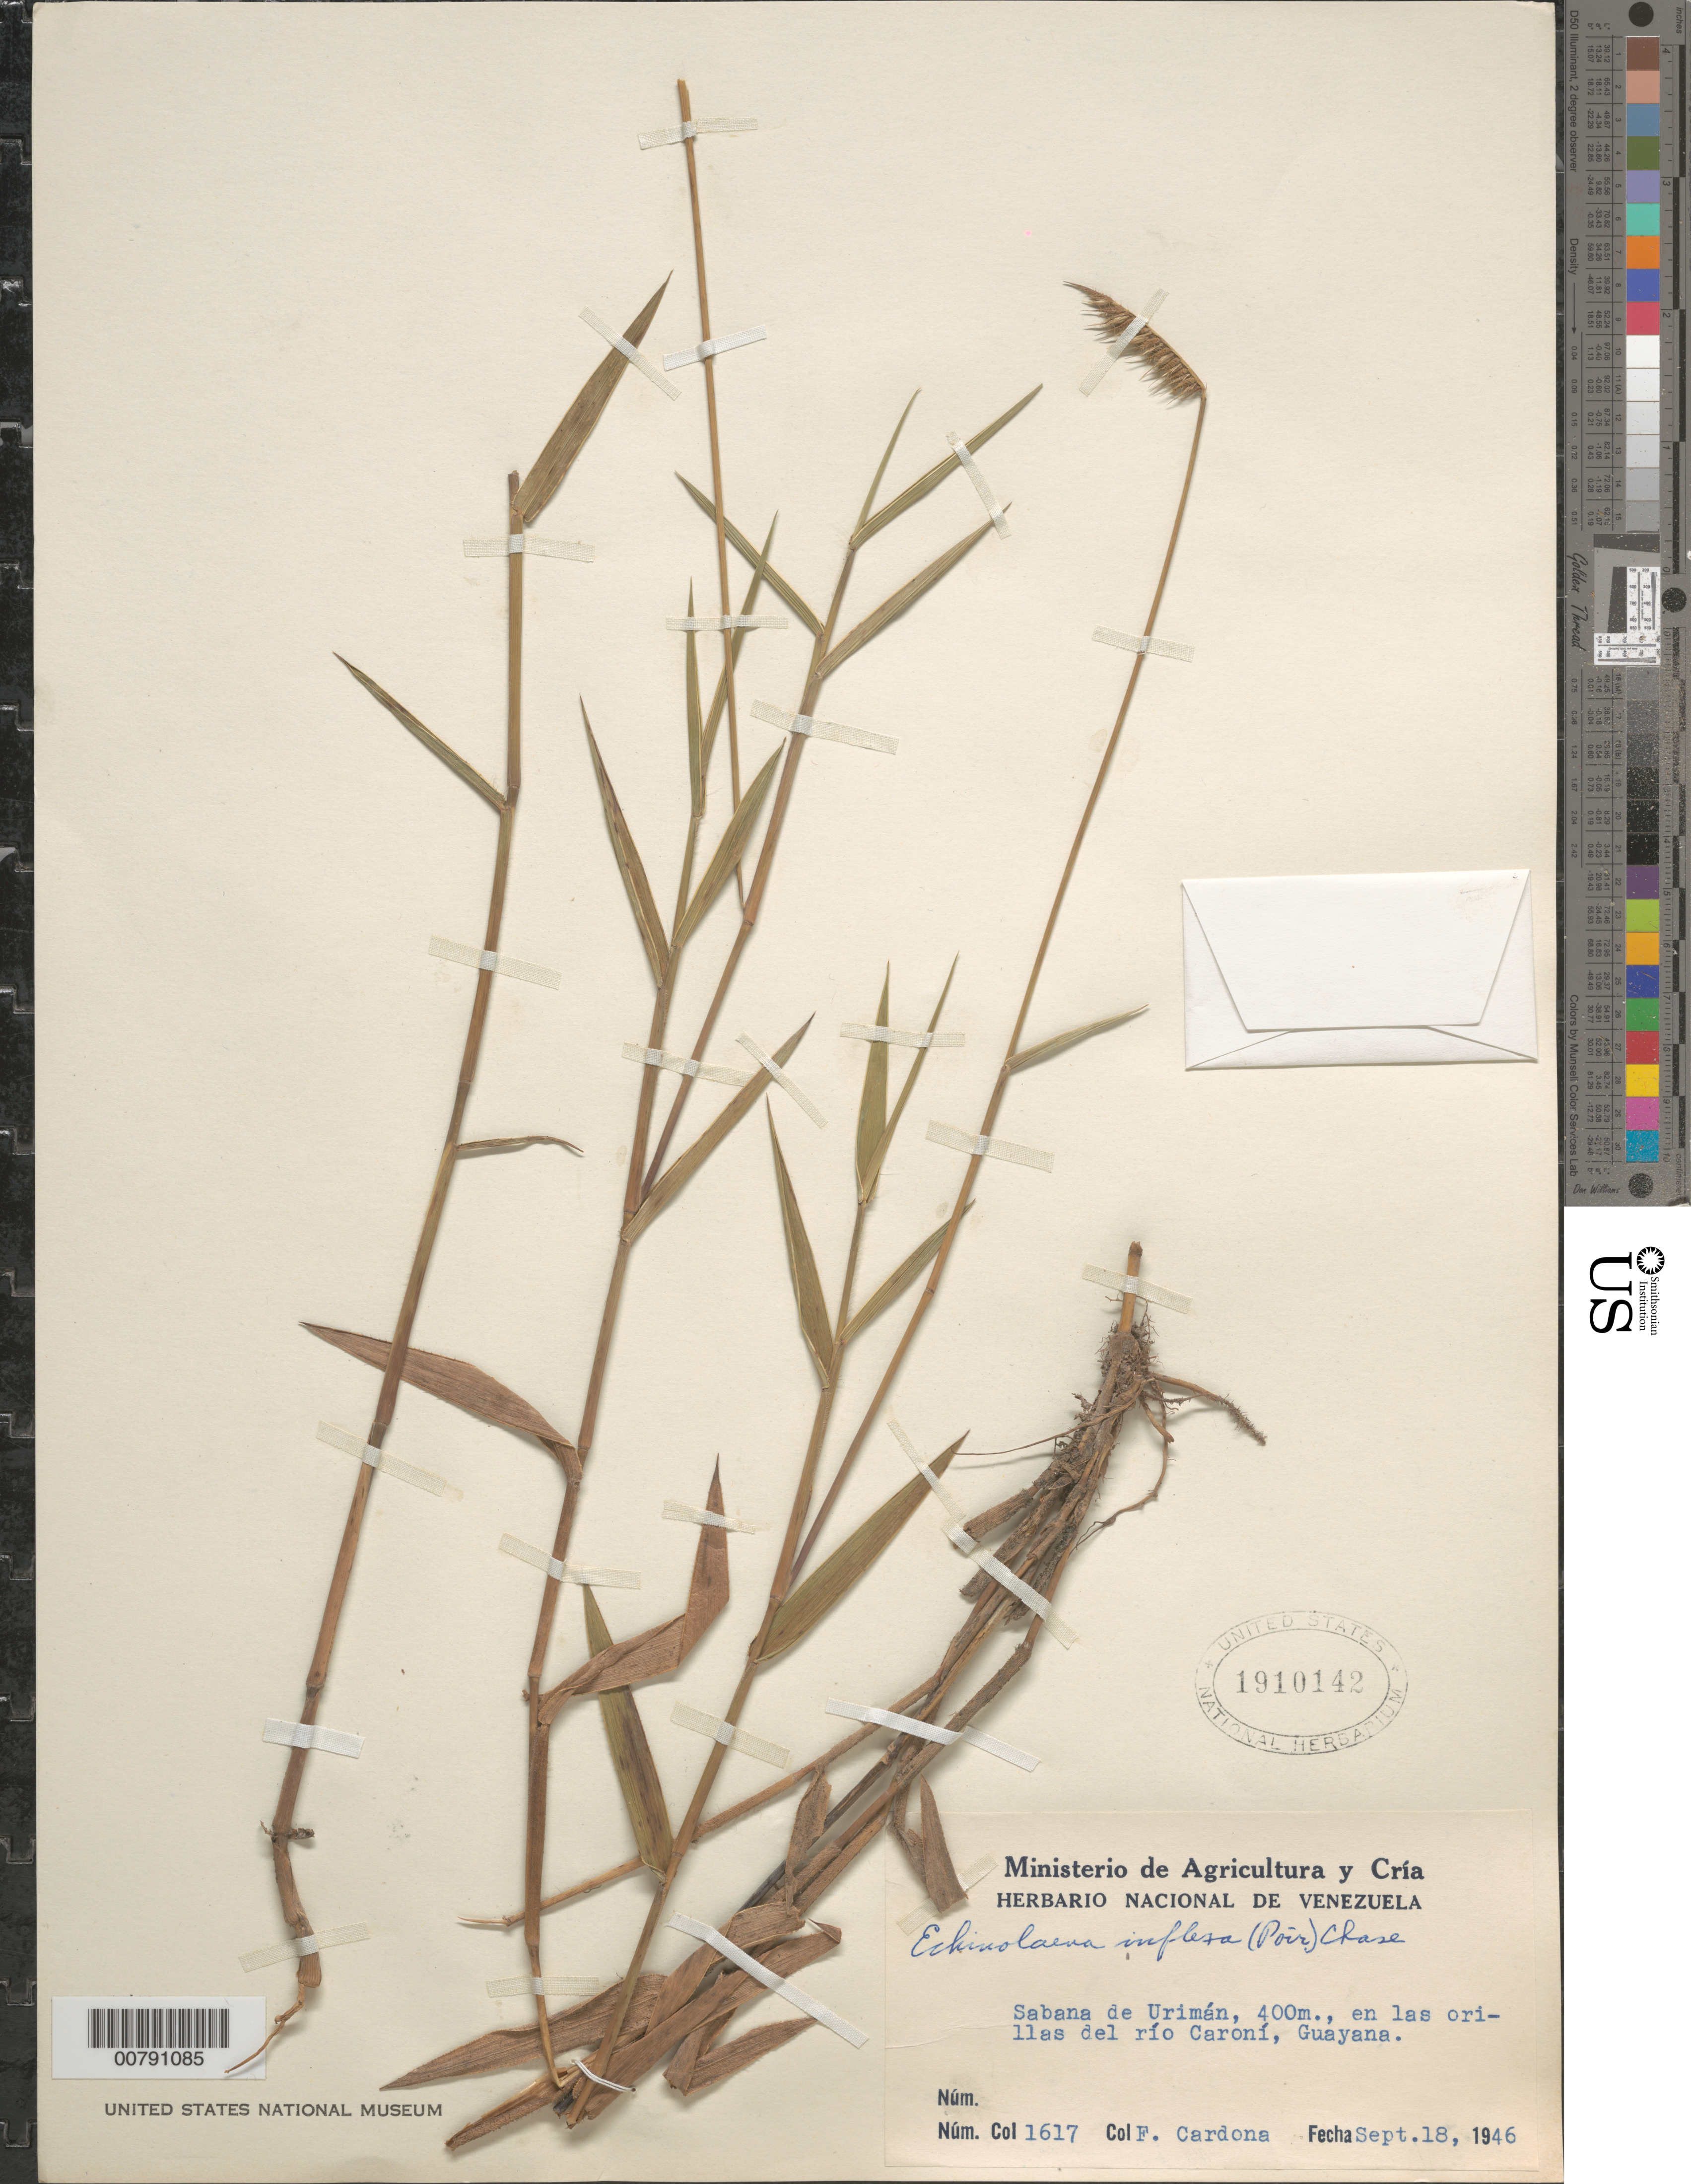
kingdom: Plantae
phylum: Tracheophyta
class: Liliopsida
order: Poales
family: Poaceae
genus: Echinolaena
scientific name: Echinolaena inflexa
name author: (Poir.) Chase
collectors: F. Cardona Puig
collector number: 1617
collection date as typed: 18-Sep-46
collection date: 1946-09-18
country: Venezuela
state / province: Bolívar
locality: Río Caroní, Urimán Savannas (Guayana)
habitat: Orillas del rio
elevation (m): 400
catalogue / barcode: US 1910142